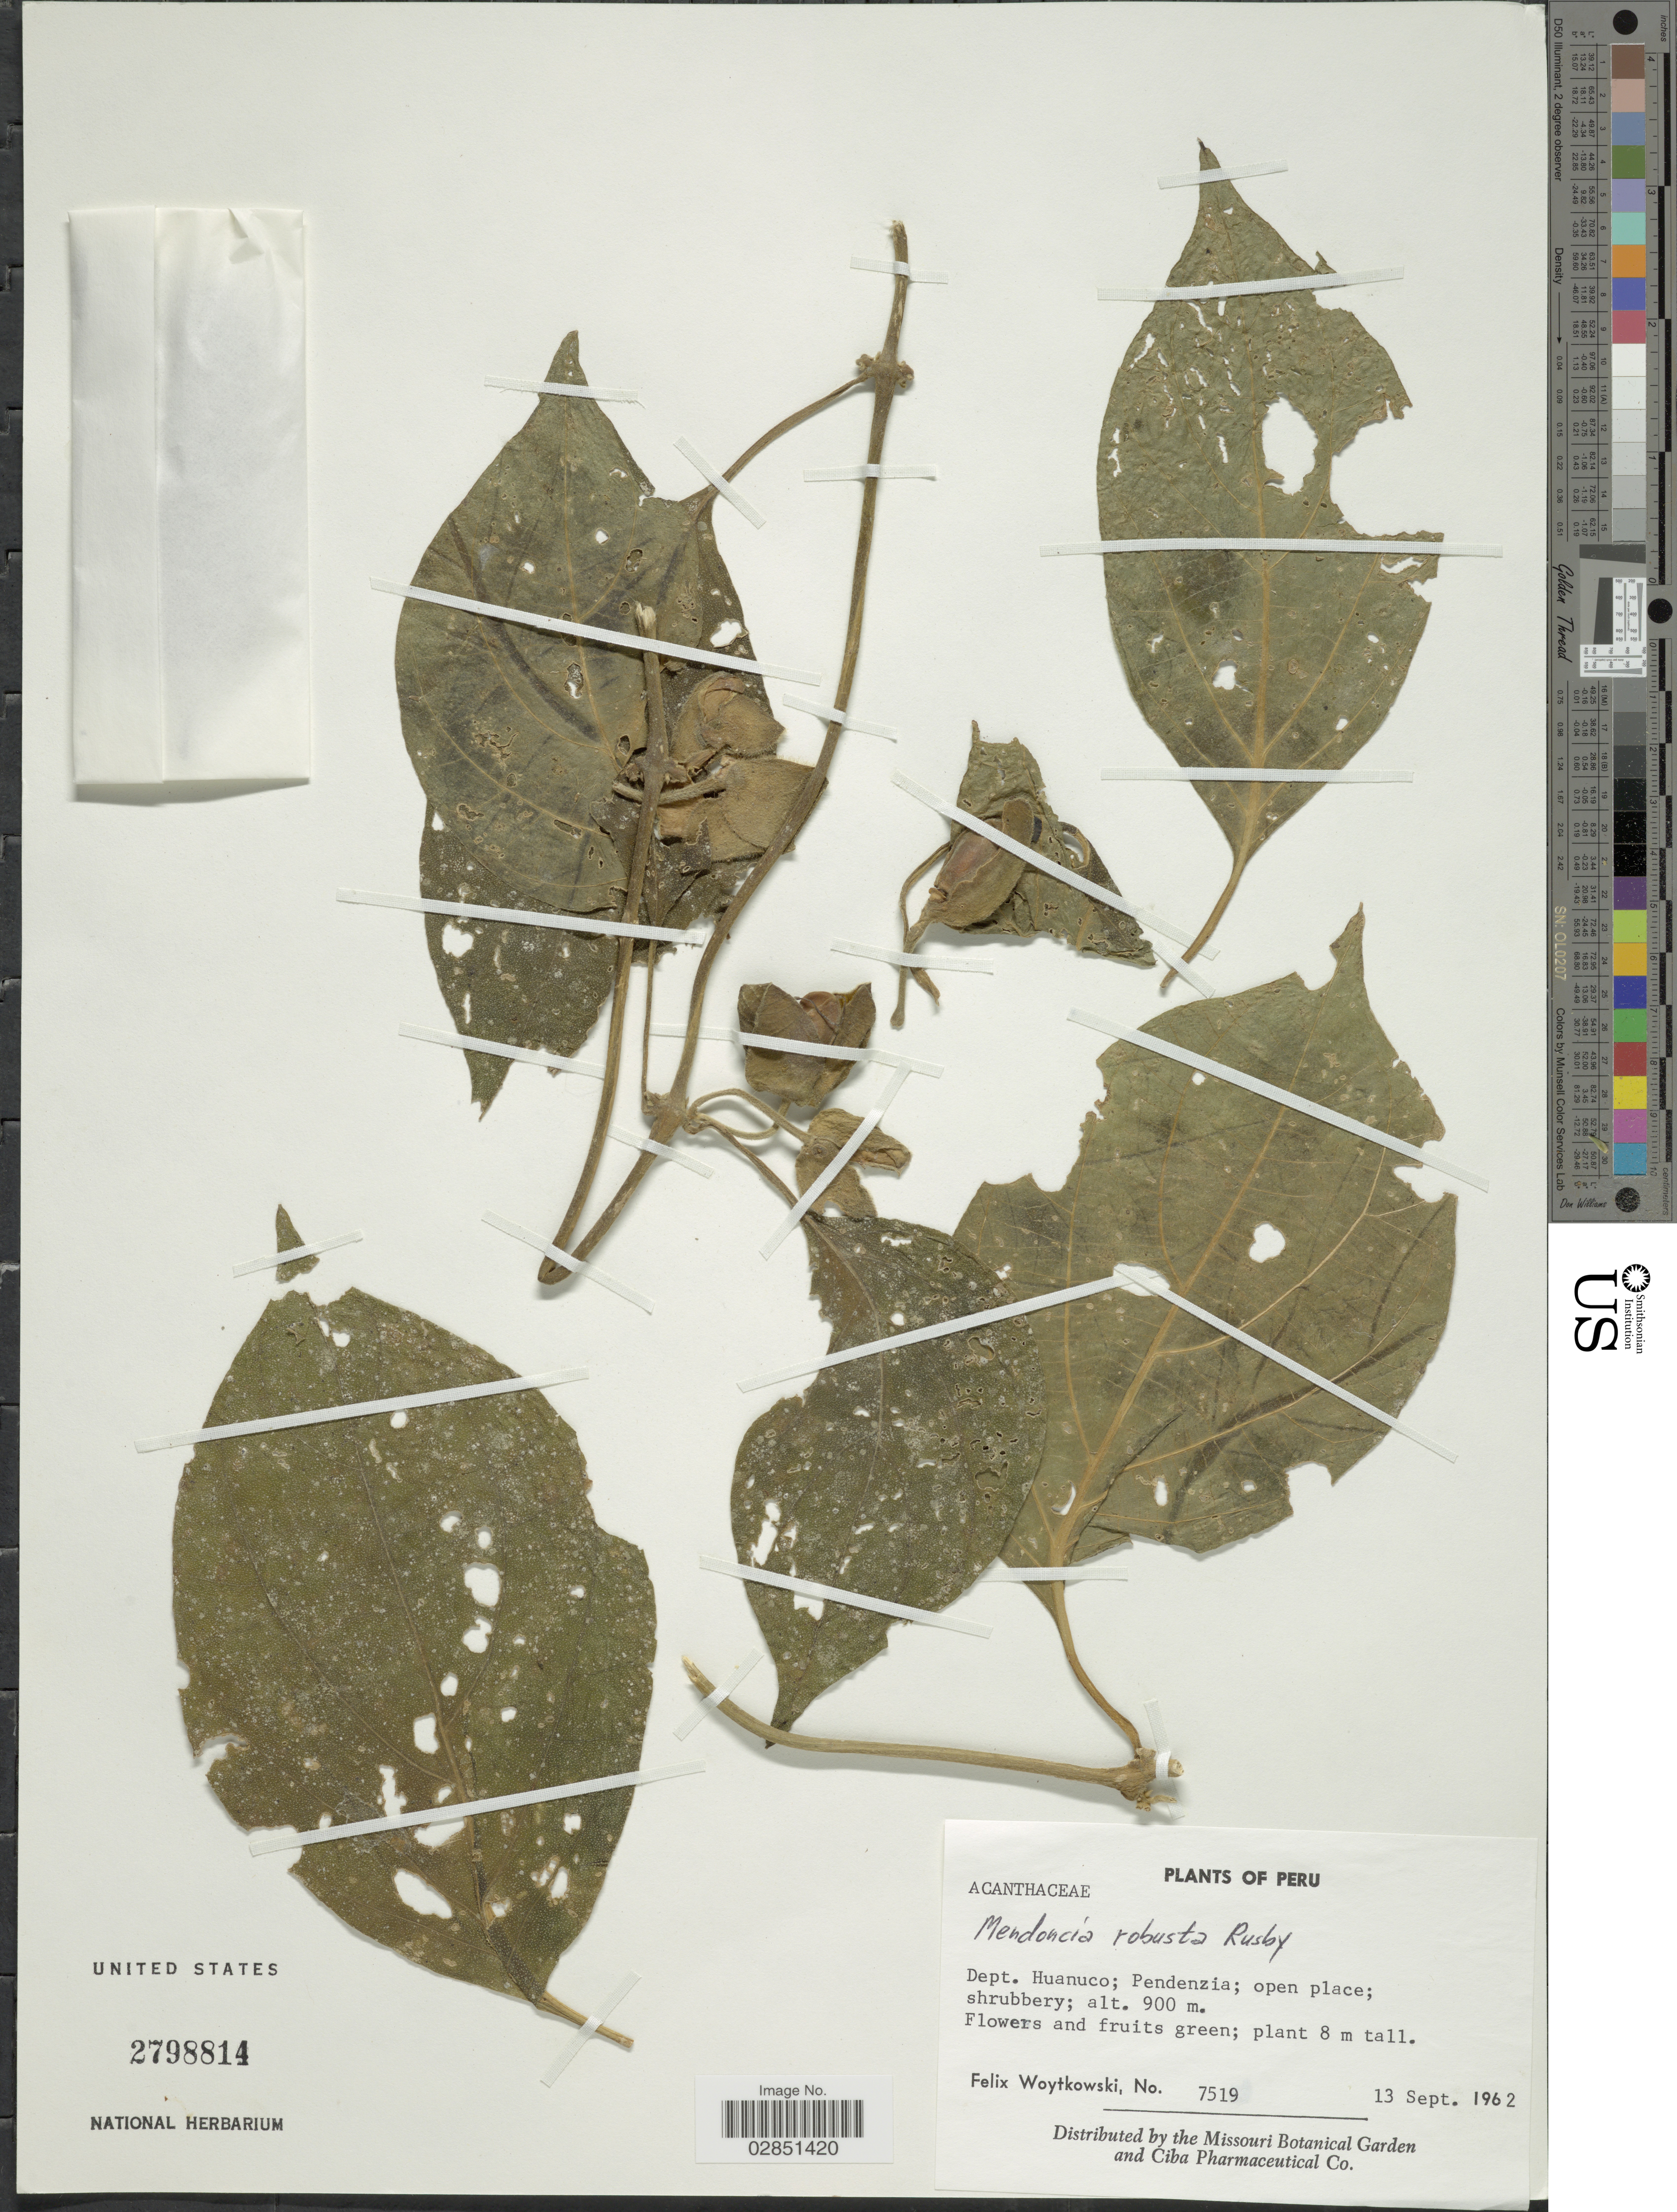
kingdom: Plantae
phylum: Tracheophyta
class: Magnoliopsida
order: Lamiales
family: Acanthaceae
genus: Mendoncia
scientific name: Mendoncia robusta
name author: Rusby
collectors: F. Woytkowski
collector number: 7519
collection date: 1962-09-13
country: Peru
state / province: Huánuco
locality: Dept. Huanuco: Pendenzia.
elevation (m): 900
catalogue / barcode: US 2798814